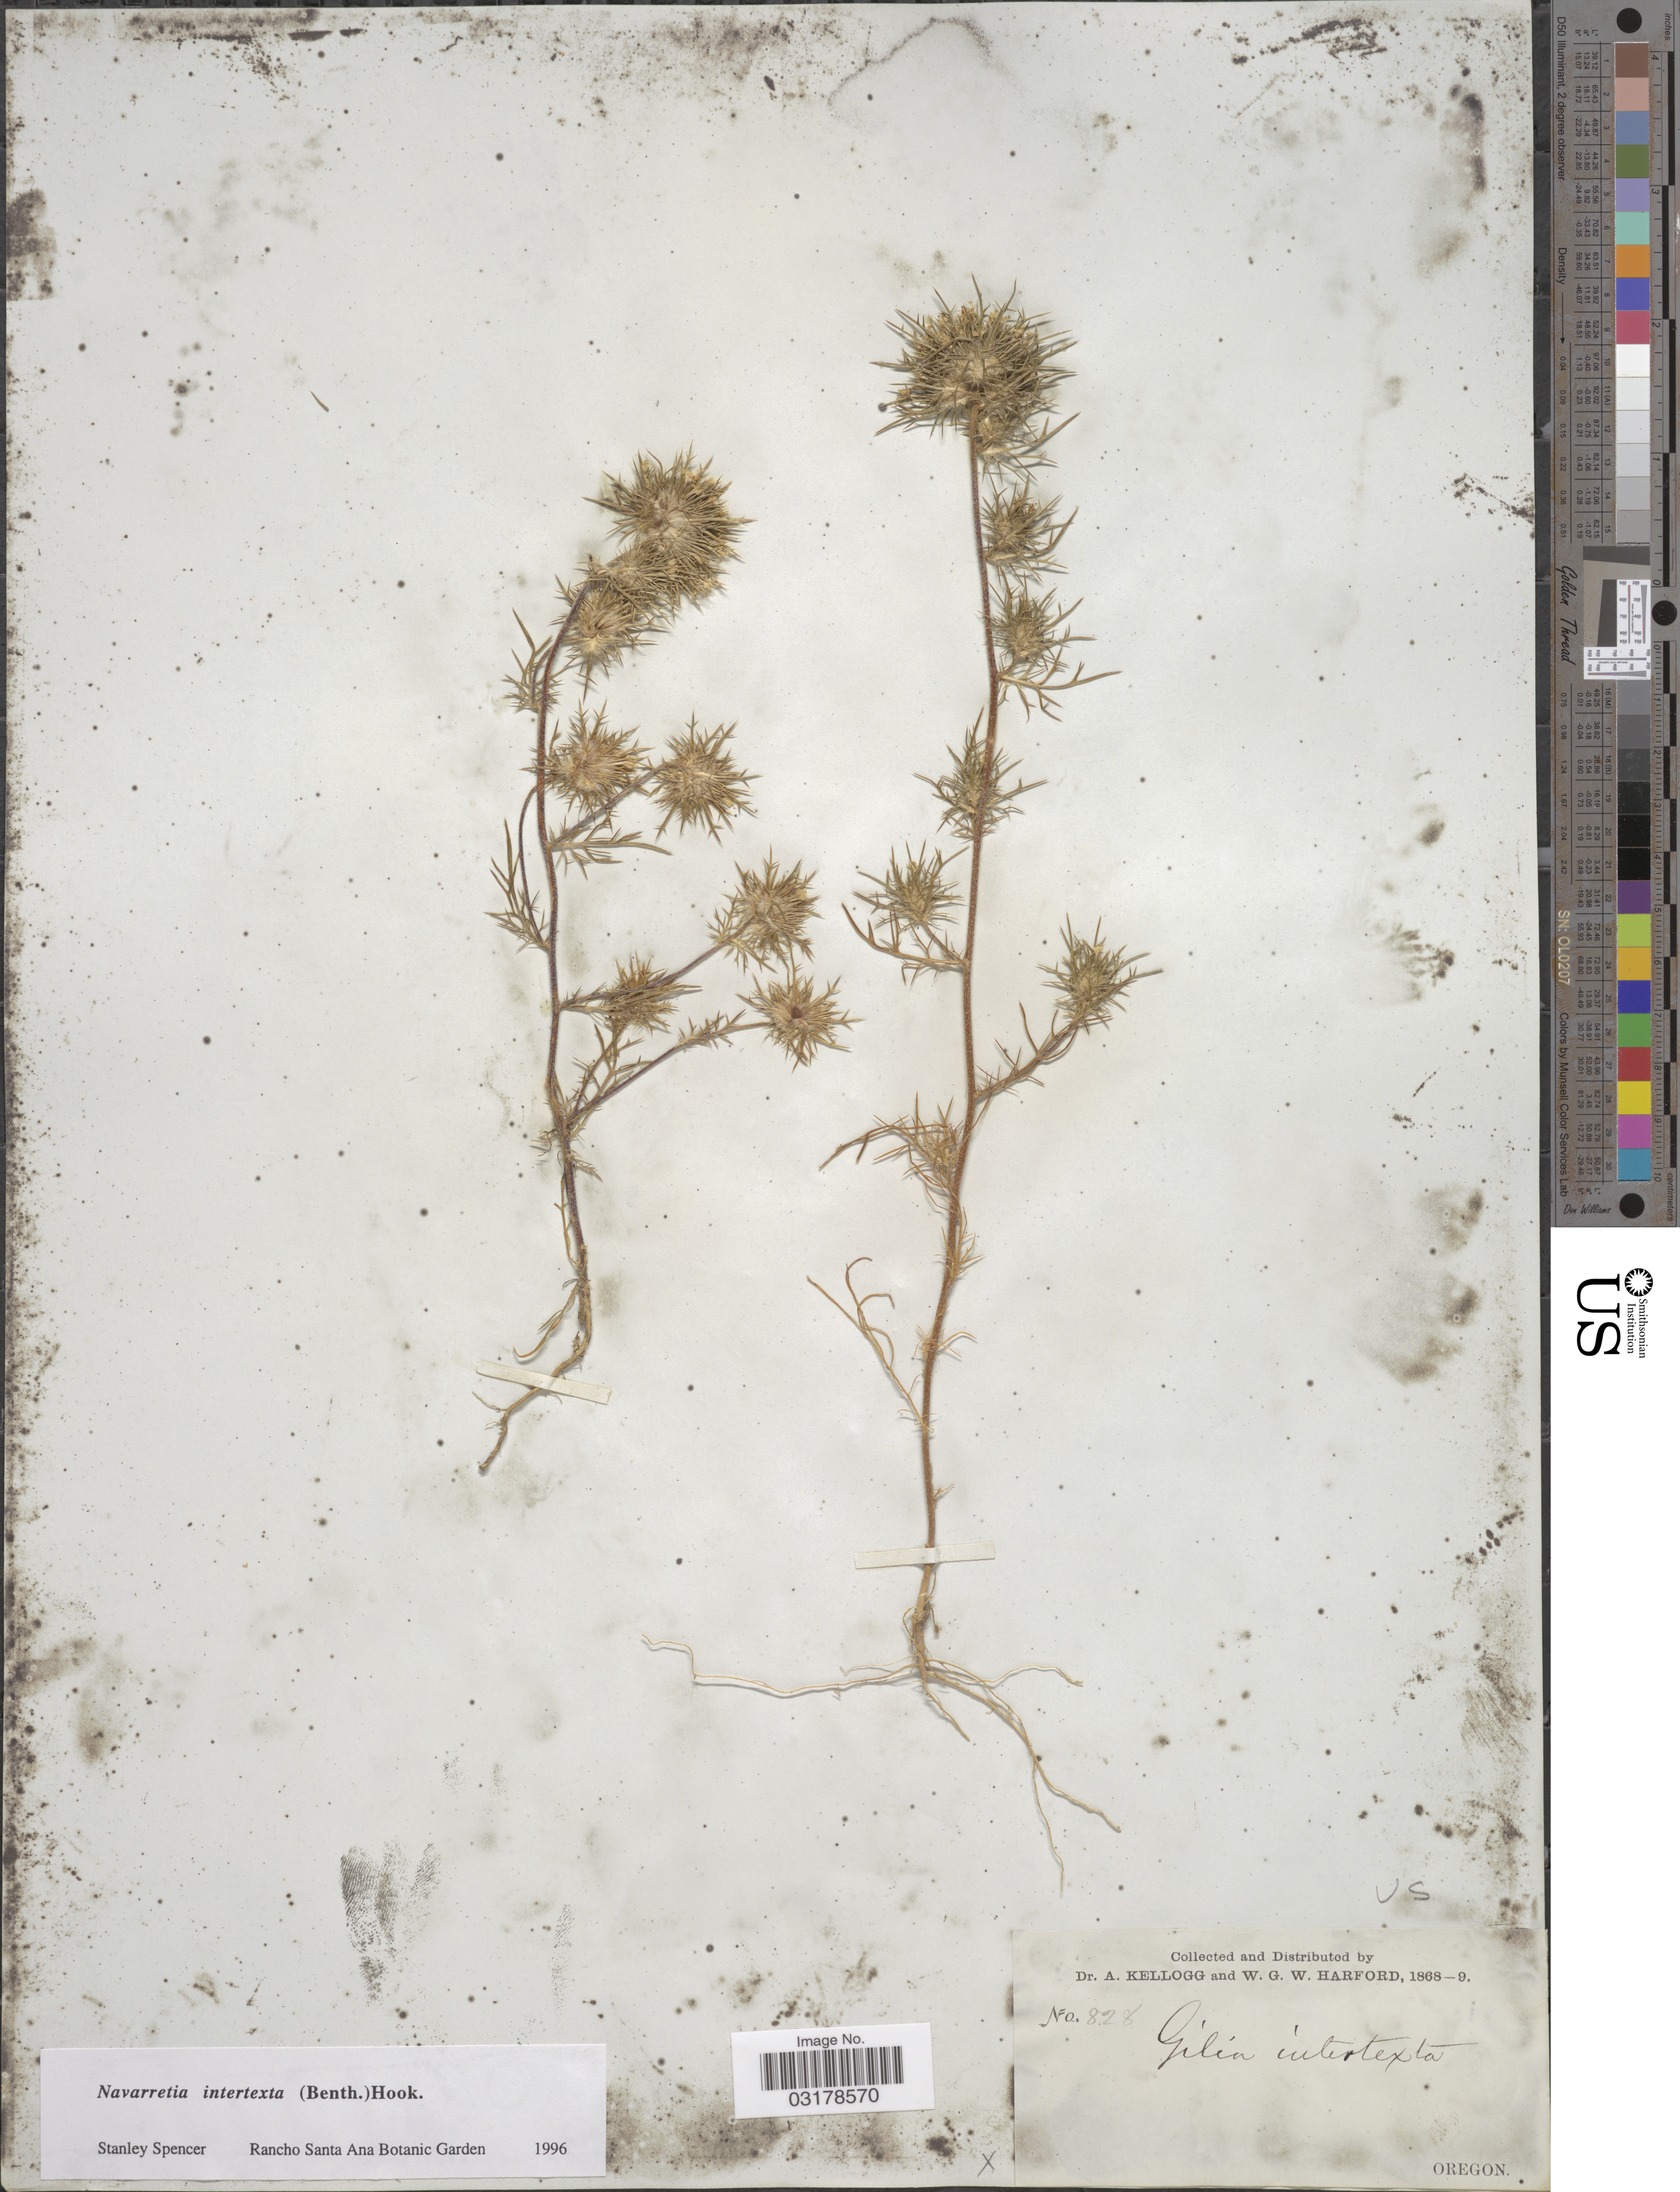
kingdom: Plantae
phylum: Tracheophyta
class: Magnoliopsida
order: Ericales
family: Polemoniaceae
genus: Navarretia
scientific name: Navarretia intertexta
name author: (Benth.) Hook.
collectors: A. Kellogg & W. G. W. Harford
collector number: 828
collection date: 1868/1869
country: United States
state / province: Oregon